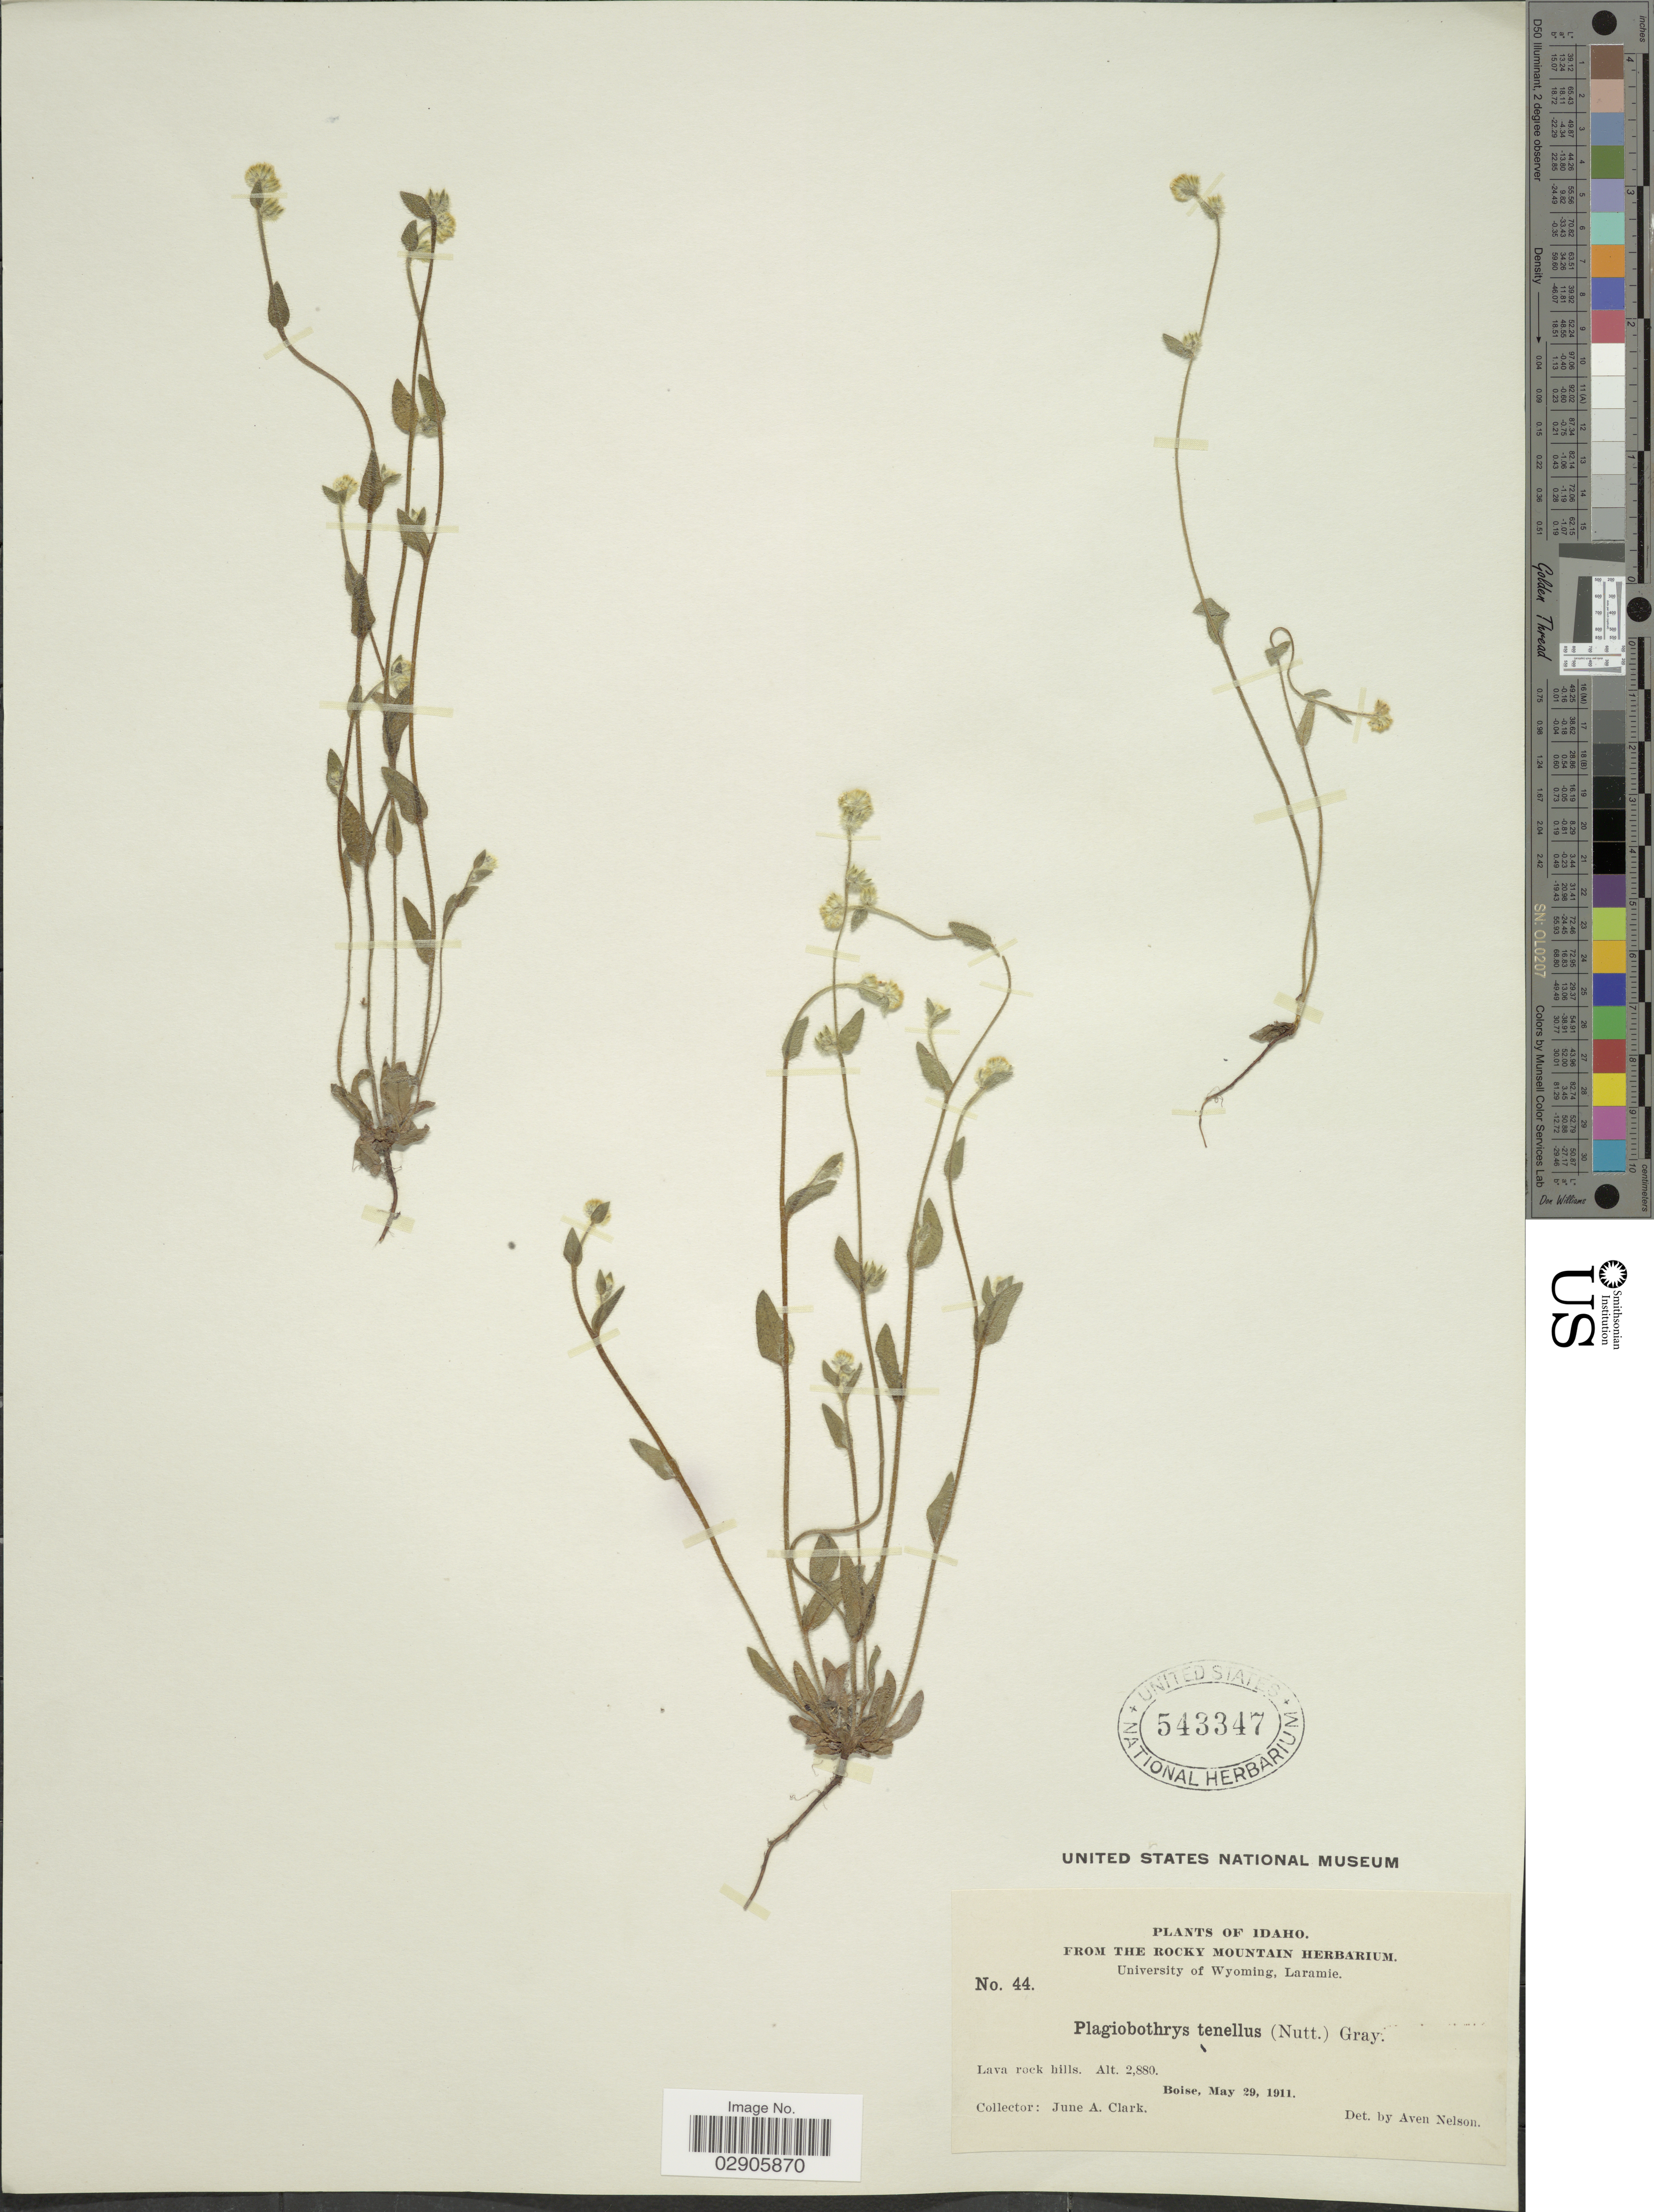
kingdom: Plantae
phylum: Tracheophyta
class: Magnoliopsida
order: Boraginales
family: Boraginaceae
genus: Plagiobothrys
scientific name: Plagiobothrys tenellus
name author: (Nutt.) A. Gray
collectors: J. A. Clark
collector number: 44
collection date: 1911-05-29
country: United States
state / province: Idaho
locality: Lava rock hills. Boise.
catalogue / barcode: US 543347